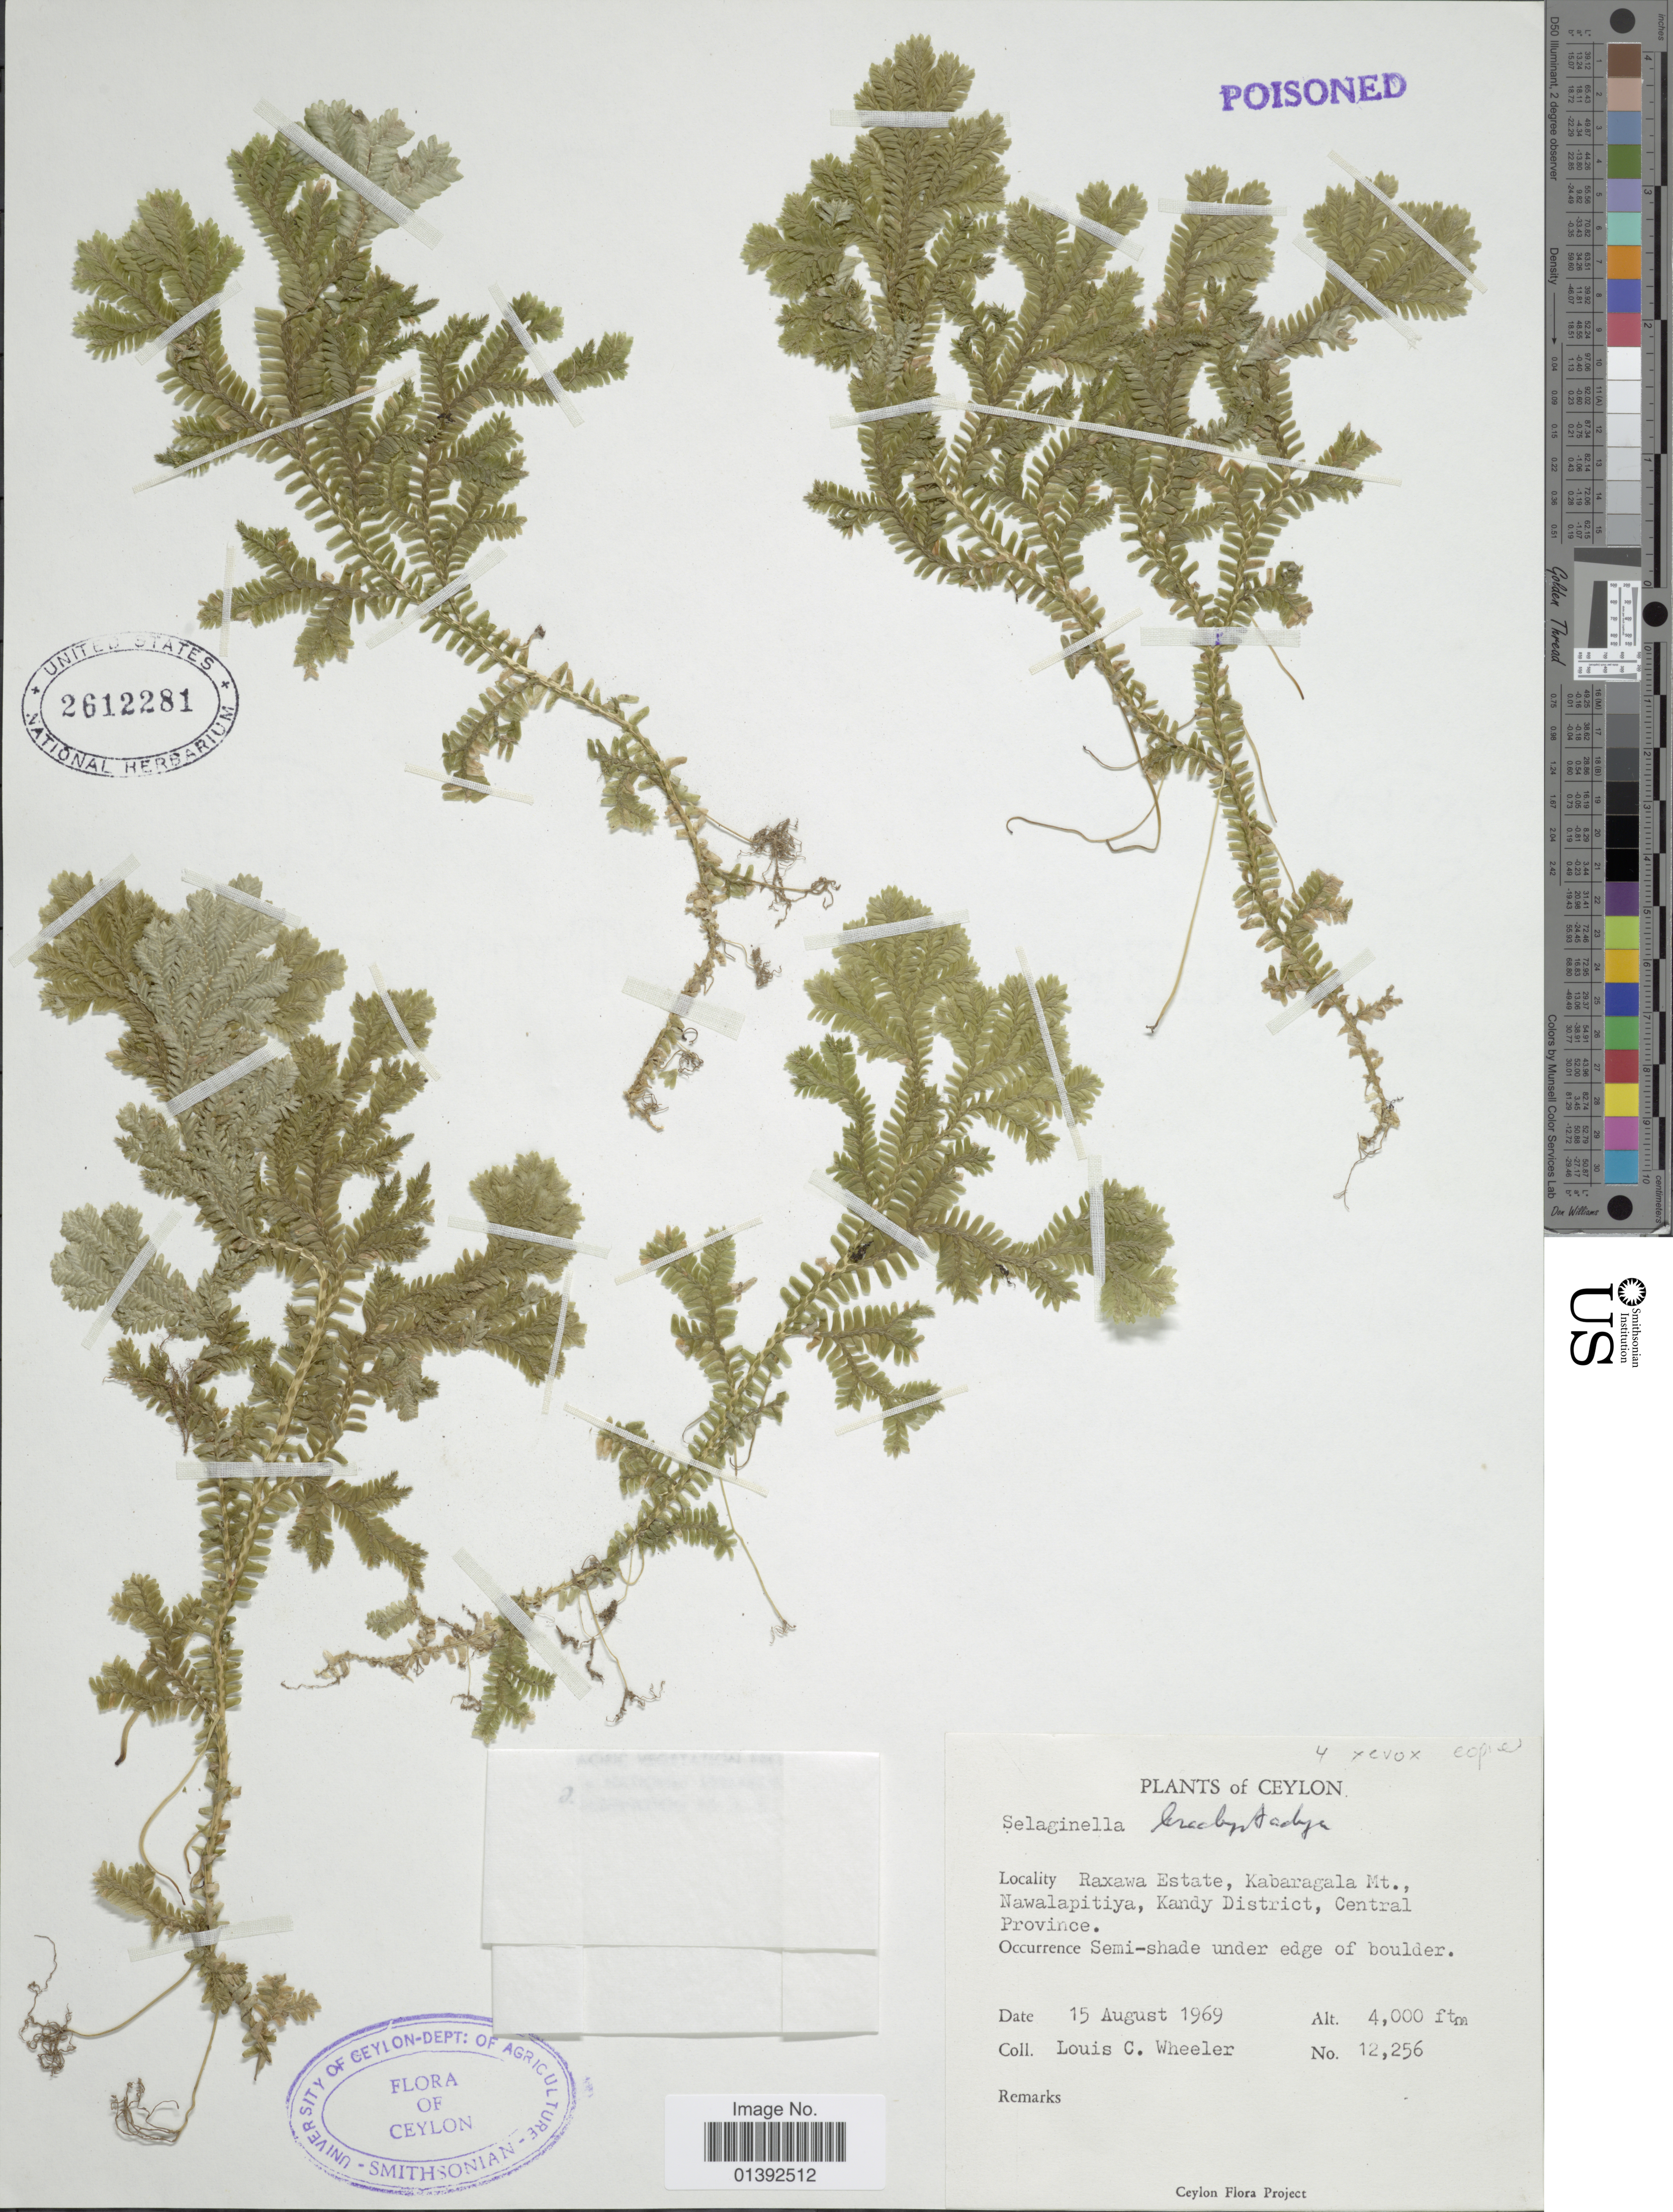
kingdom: Plantae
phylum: Tracheophyta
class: Lycopodiopsida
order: Selaginellales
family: Selaginellaceae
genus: Selaginella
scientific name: Selaginella brachystachya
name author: (Hook. & Grev.) Spring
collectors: L. C. Wheeler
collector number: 12256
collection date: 1969-08-15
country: Sri Lanka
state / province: Central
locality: Ceylon, Raxawa Estate, Kabaragala Mt., Nawalapitiya, Kandy District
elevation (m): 1219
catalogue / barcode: US 2612281